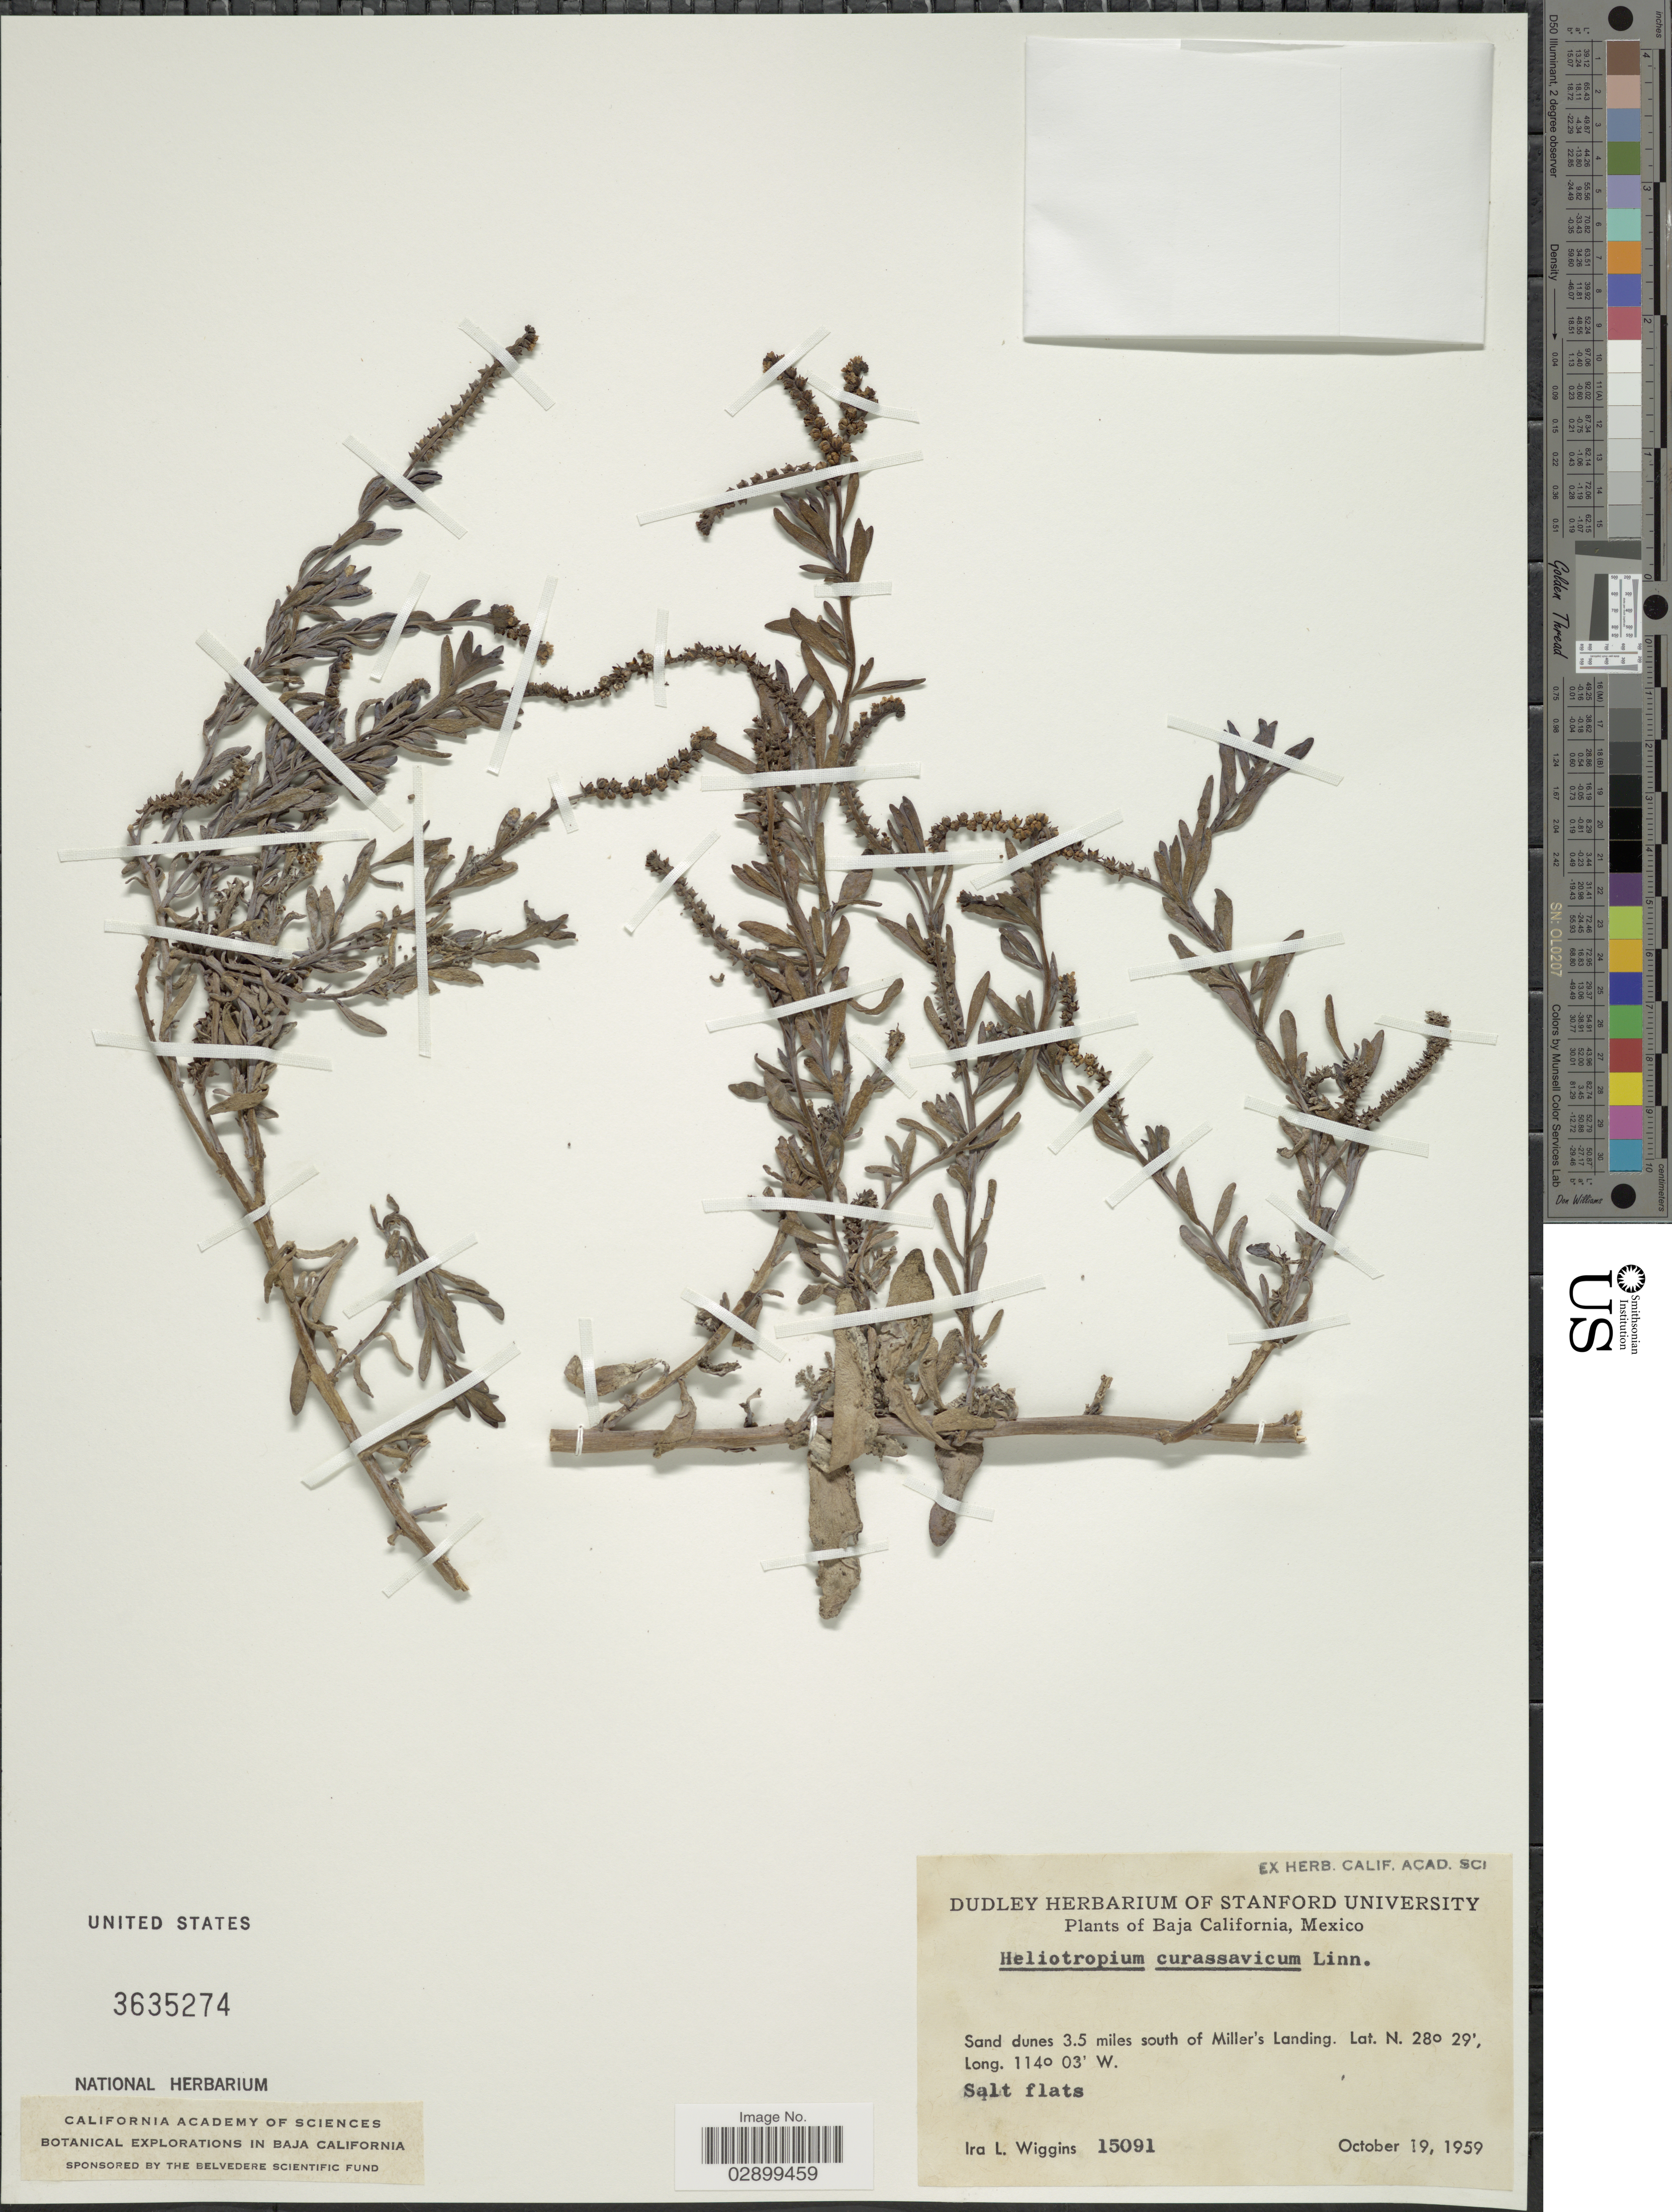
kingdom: Plantae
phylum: Tracheophyta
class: Magnoliopsida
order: Boraginales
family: Heliotropiaceae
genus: Heliotropium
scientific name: Heliotropium curassavicum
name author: L.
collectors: I. L. Wiggins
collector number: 15091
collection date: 1959-10-19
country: Mexico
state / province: Baja California Norte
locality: Sand dunes 3.5 miles south of Miller's Landing.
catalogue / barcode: US 3635274